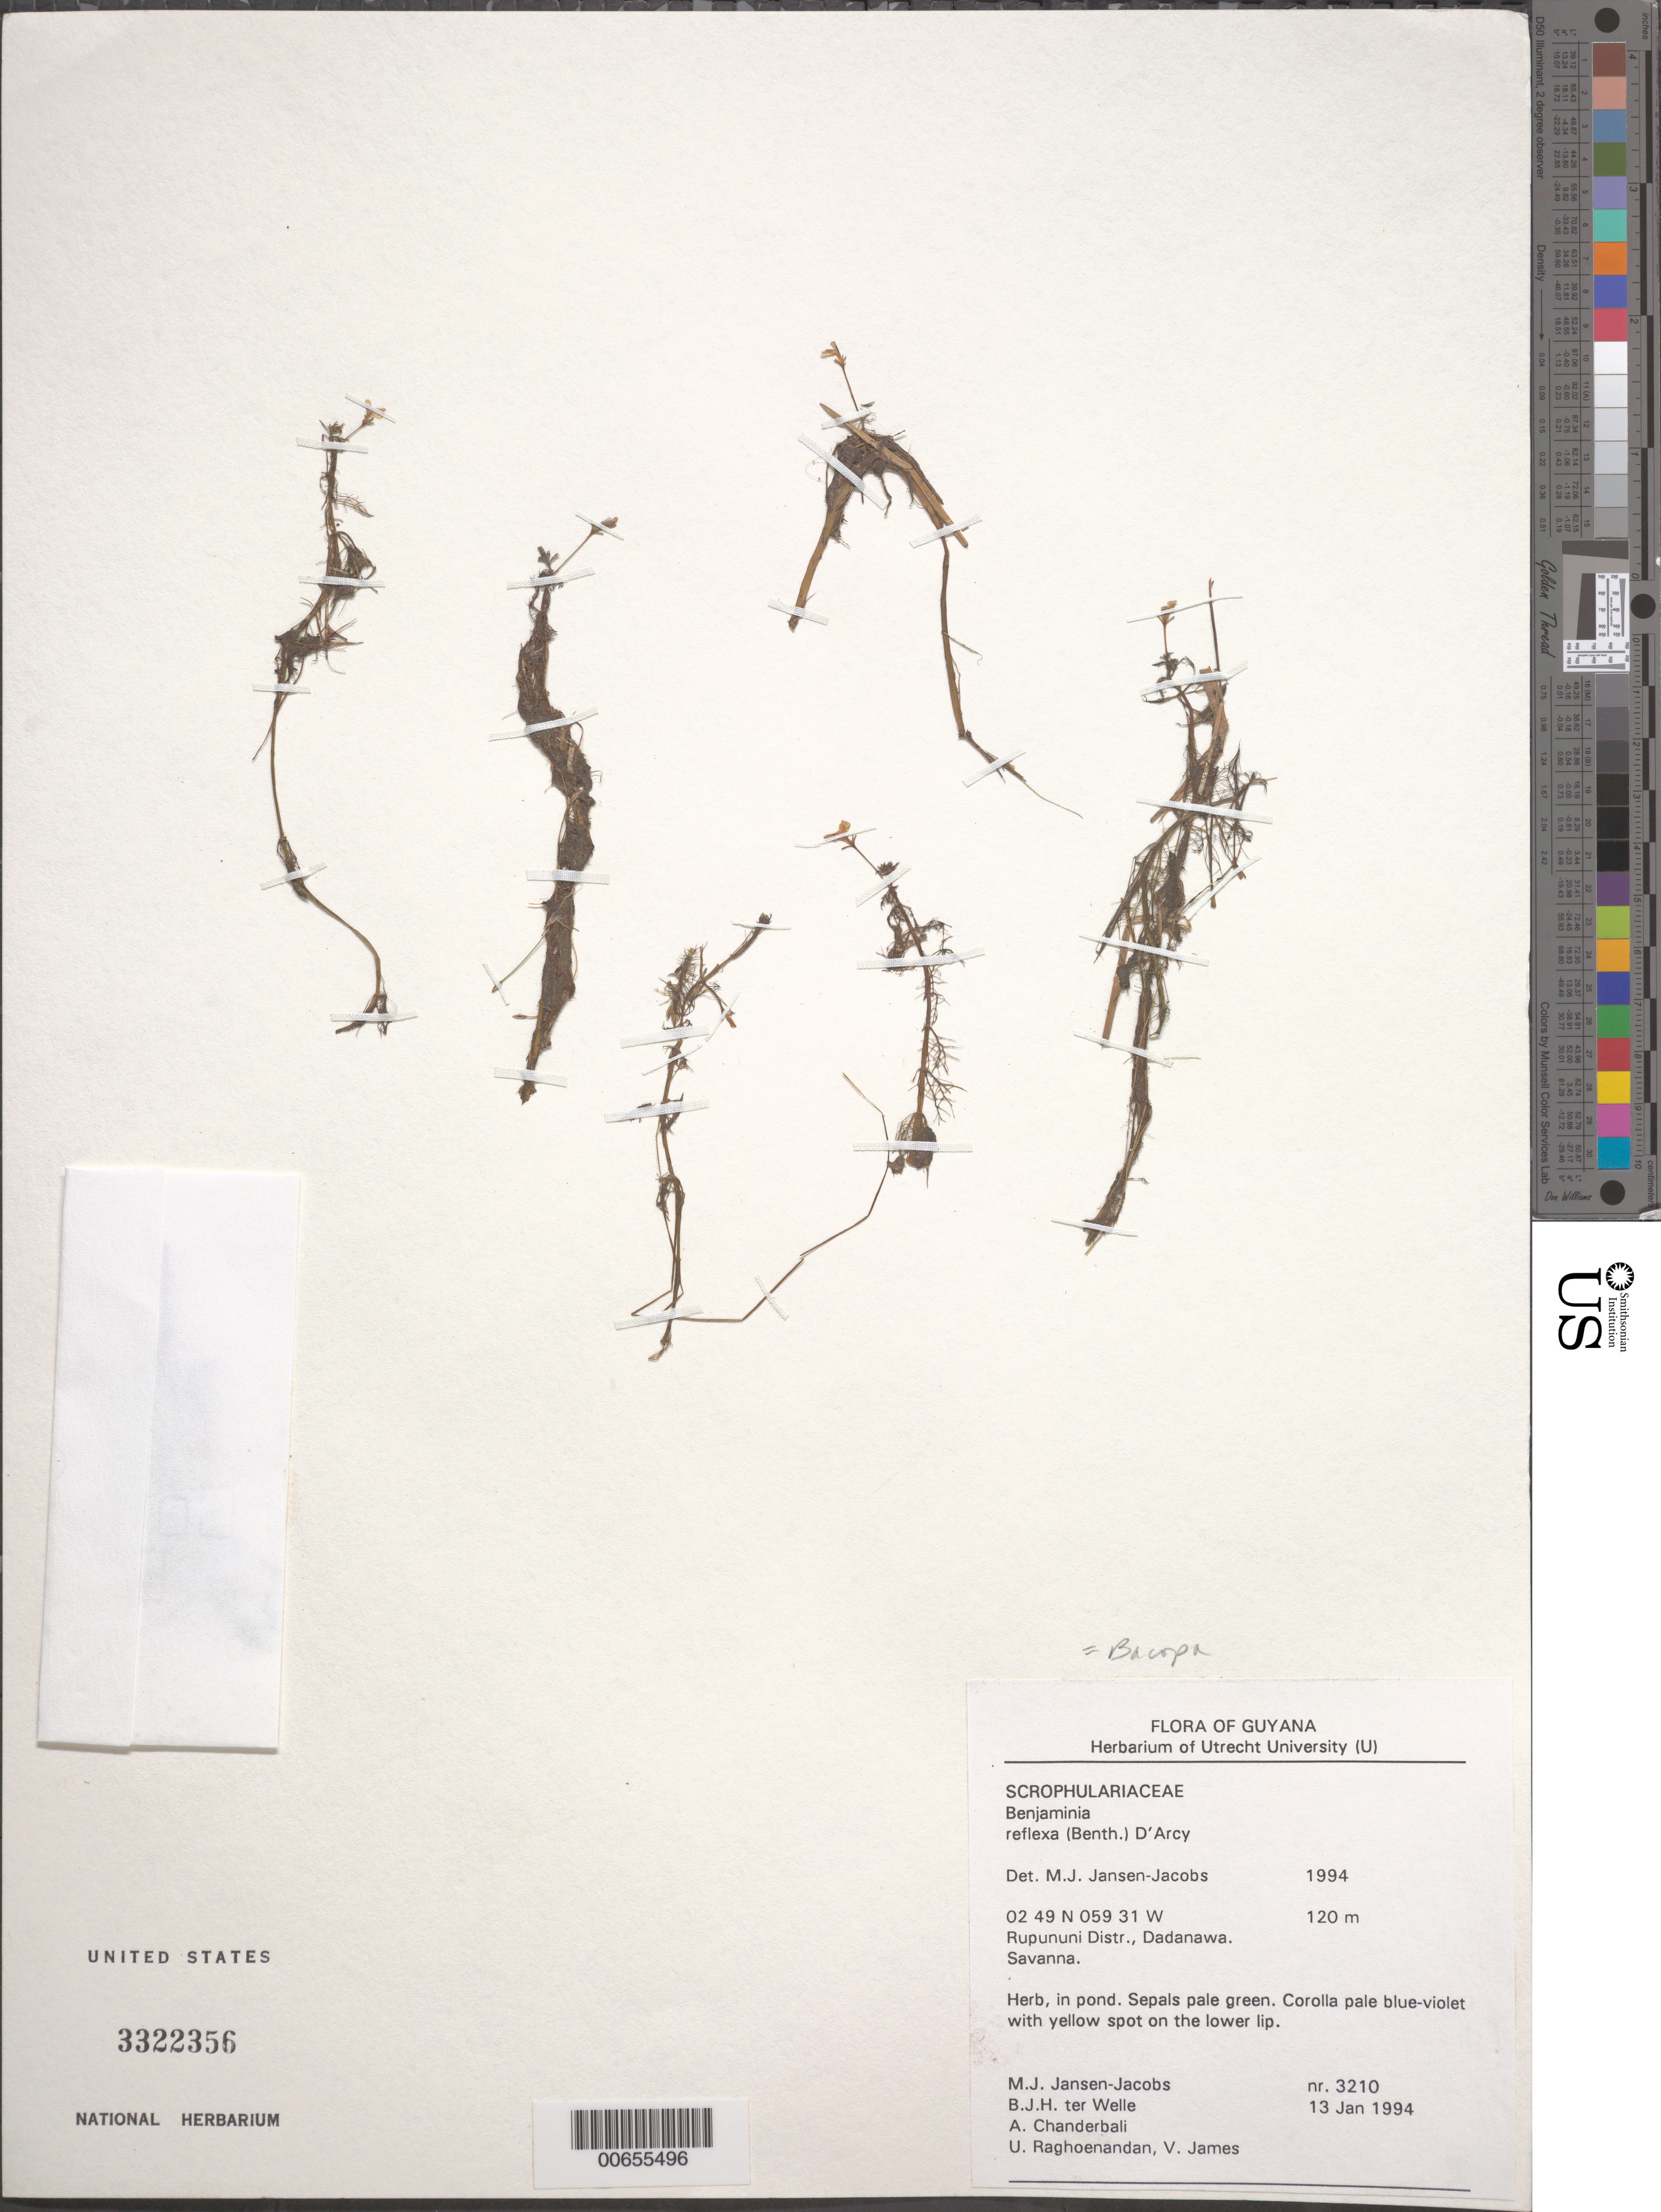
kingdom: Plantae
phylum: Tracheophyta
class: Magnoliopsida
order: Lamiales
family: Plantaginaceae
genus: Benjaminia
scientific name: Benjaminia reflexa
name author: (Benth.) D'Arcy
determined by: Jansen-Jacobs, M. J., (U), Nationaal Herbarium Nederland, Utrecht University branch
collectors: M. J. Jansen-Jacobs, B. Welle, A. S. Chanderbali, U. Raghoenandan & V. James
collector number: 3210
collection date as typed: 13-Jan-94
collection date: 1994-01-13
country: Guyana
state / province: U. Takutu-U. Essequibo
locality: Rupununi District, Dadanawa, Rupununi River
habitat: Savanna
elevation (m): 120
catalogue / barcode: US 3322356